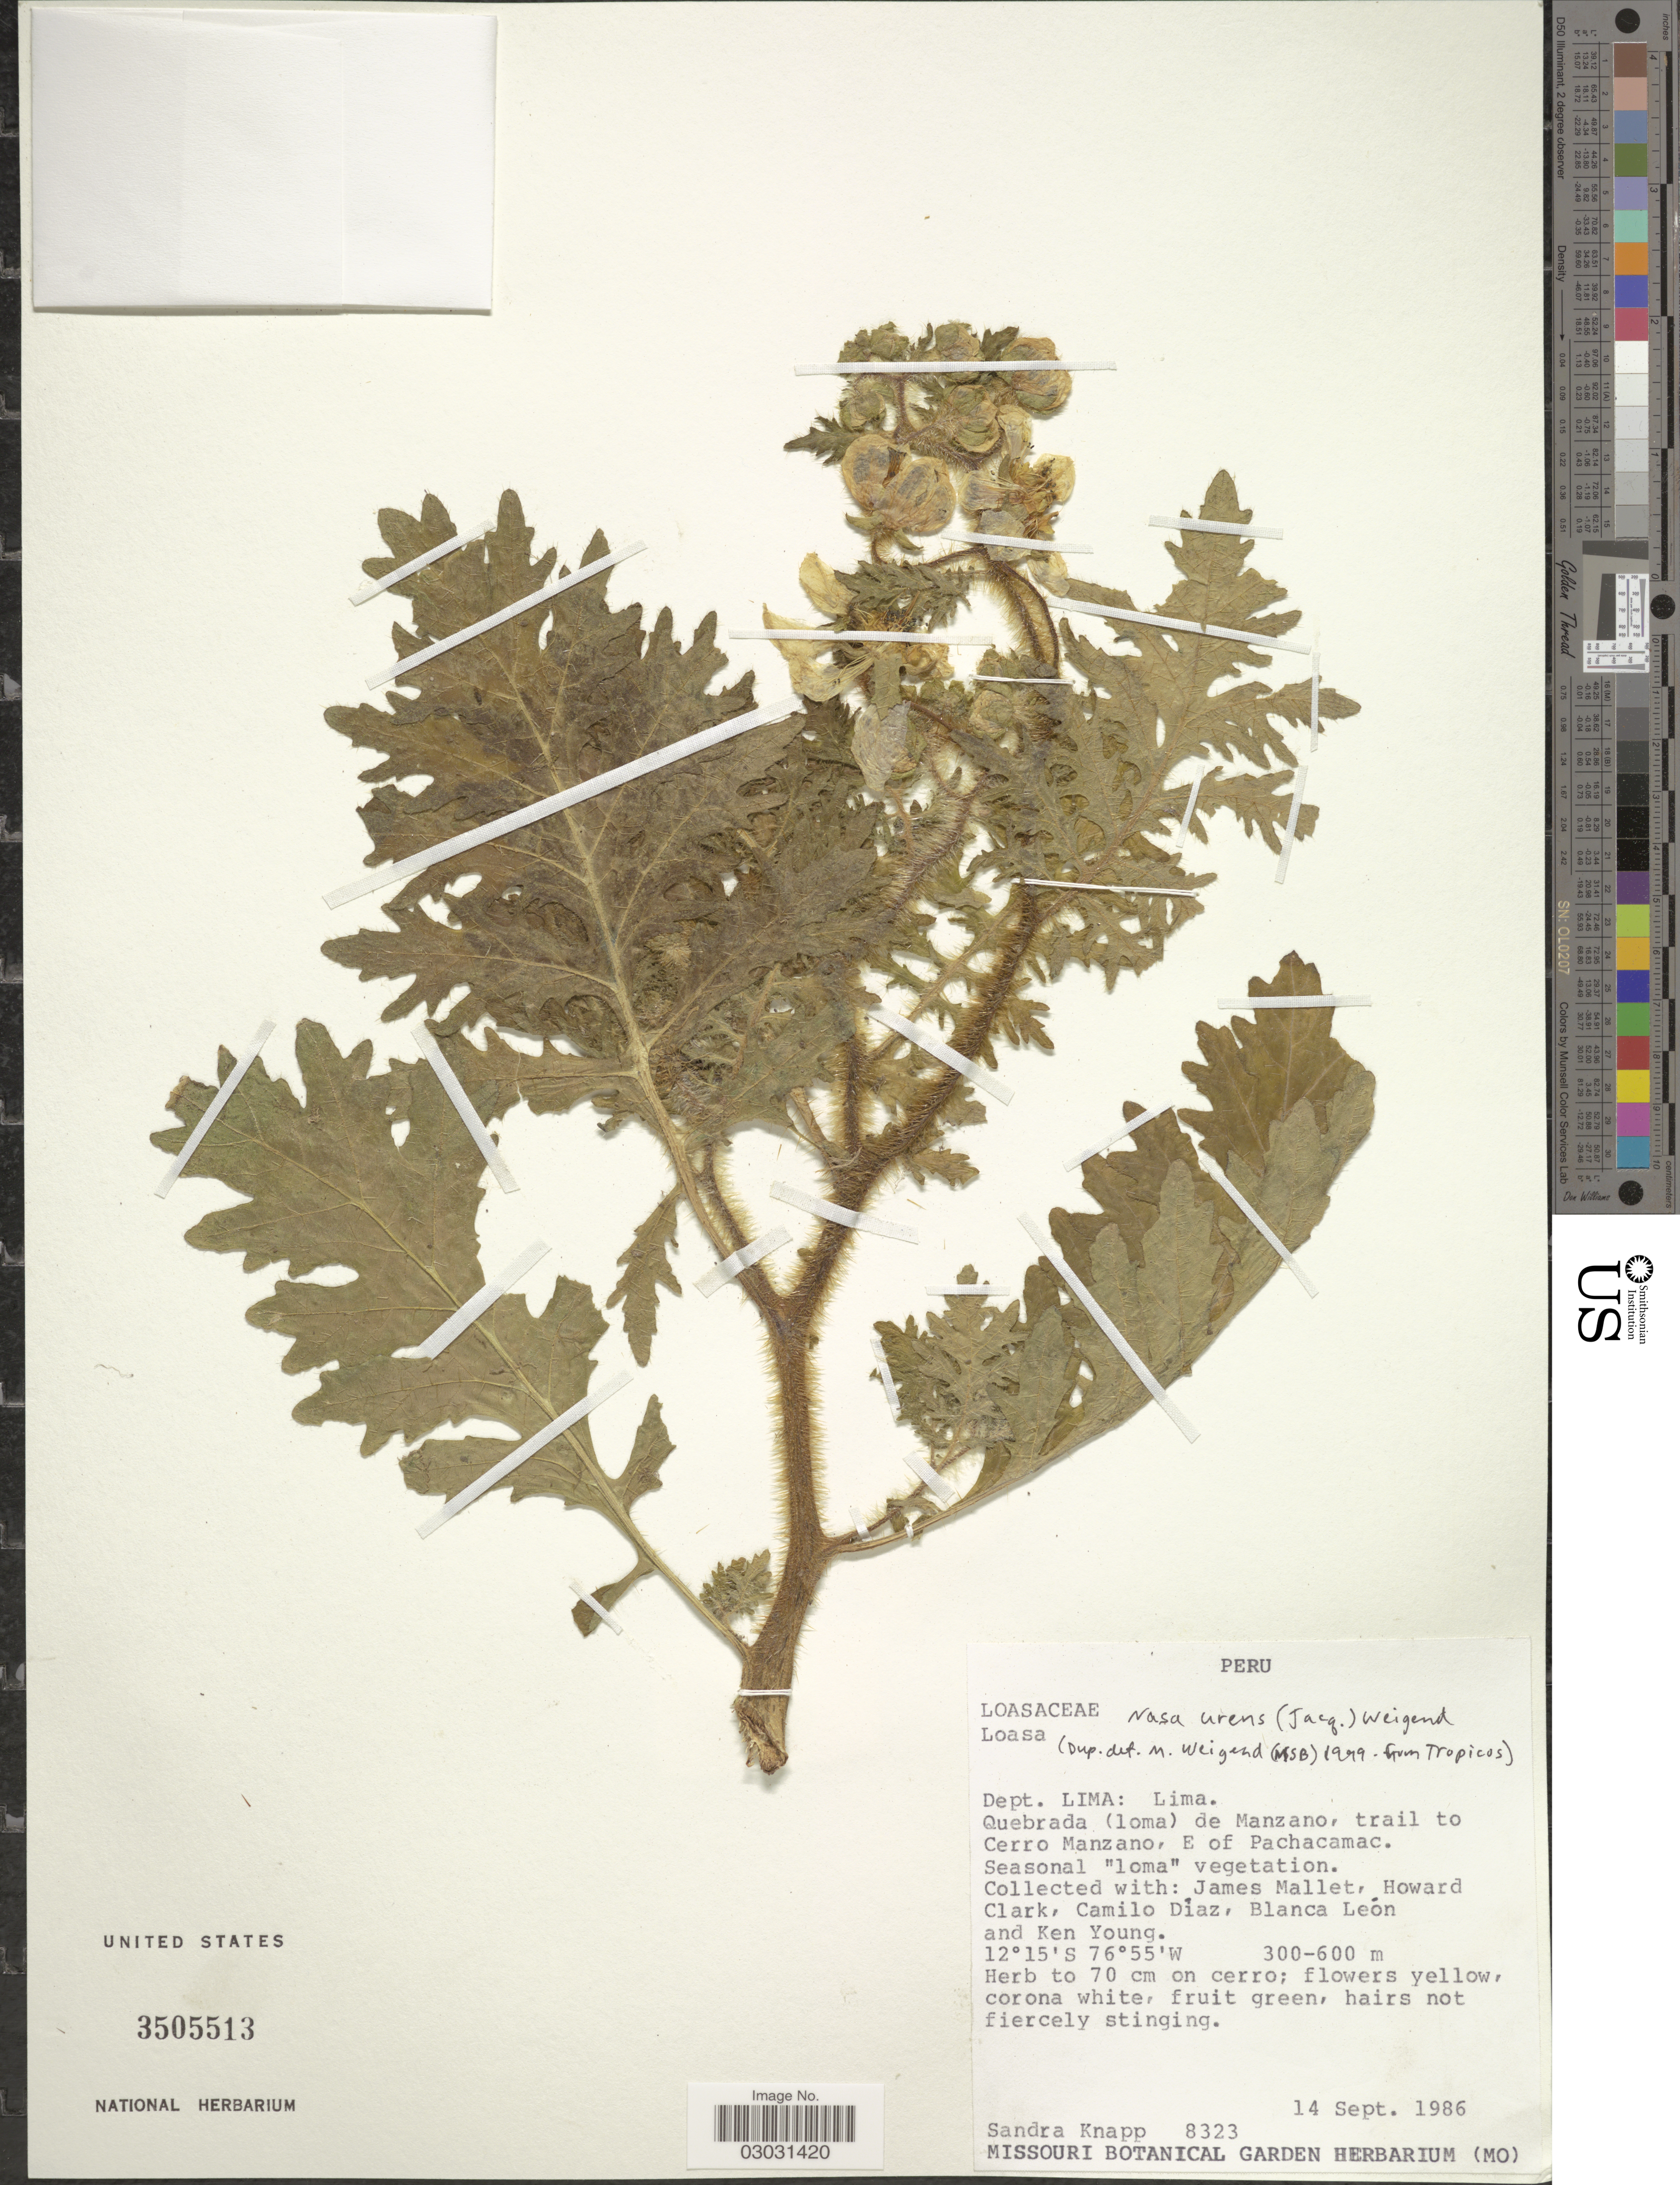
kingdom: Plantae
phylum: Tracheophyta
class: Magnoliopsida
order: Cornales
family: Loasaceae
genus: Nasa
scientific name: Nasa urens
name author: (Jacq.) Weigand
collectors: S. Knapp, J. Mallet, H. L. Clark, C. Díaz & et al.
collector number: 8323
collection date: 1986-09-14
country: Peru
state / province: Lima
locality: Dept. Lima: Lima. Quebrada (loma) de Manzano, trail to Cerro Manzano, E of Pachacamac.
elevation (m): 300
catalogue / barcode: US 3505513